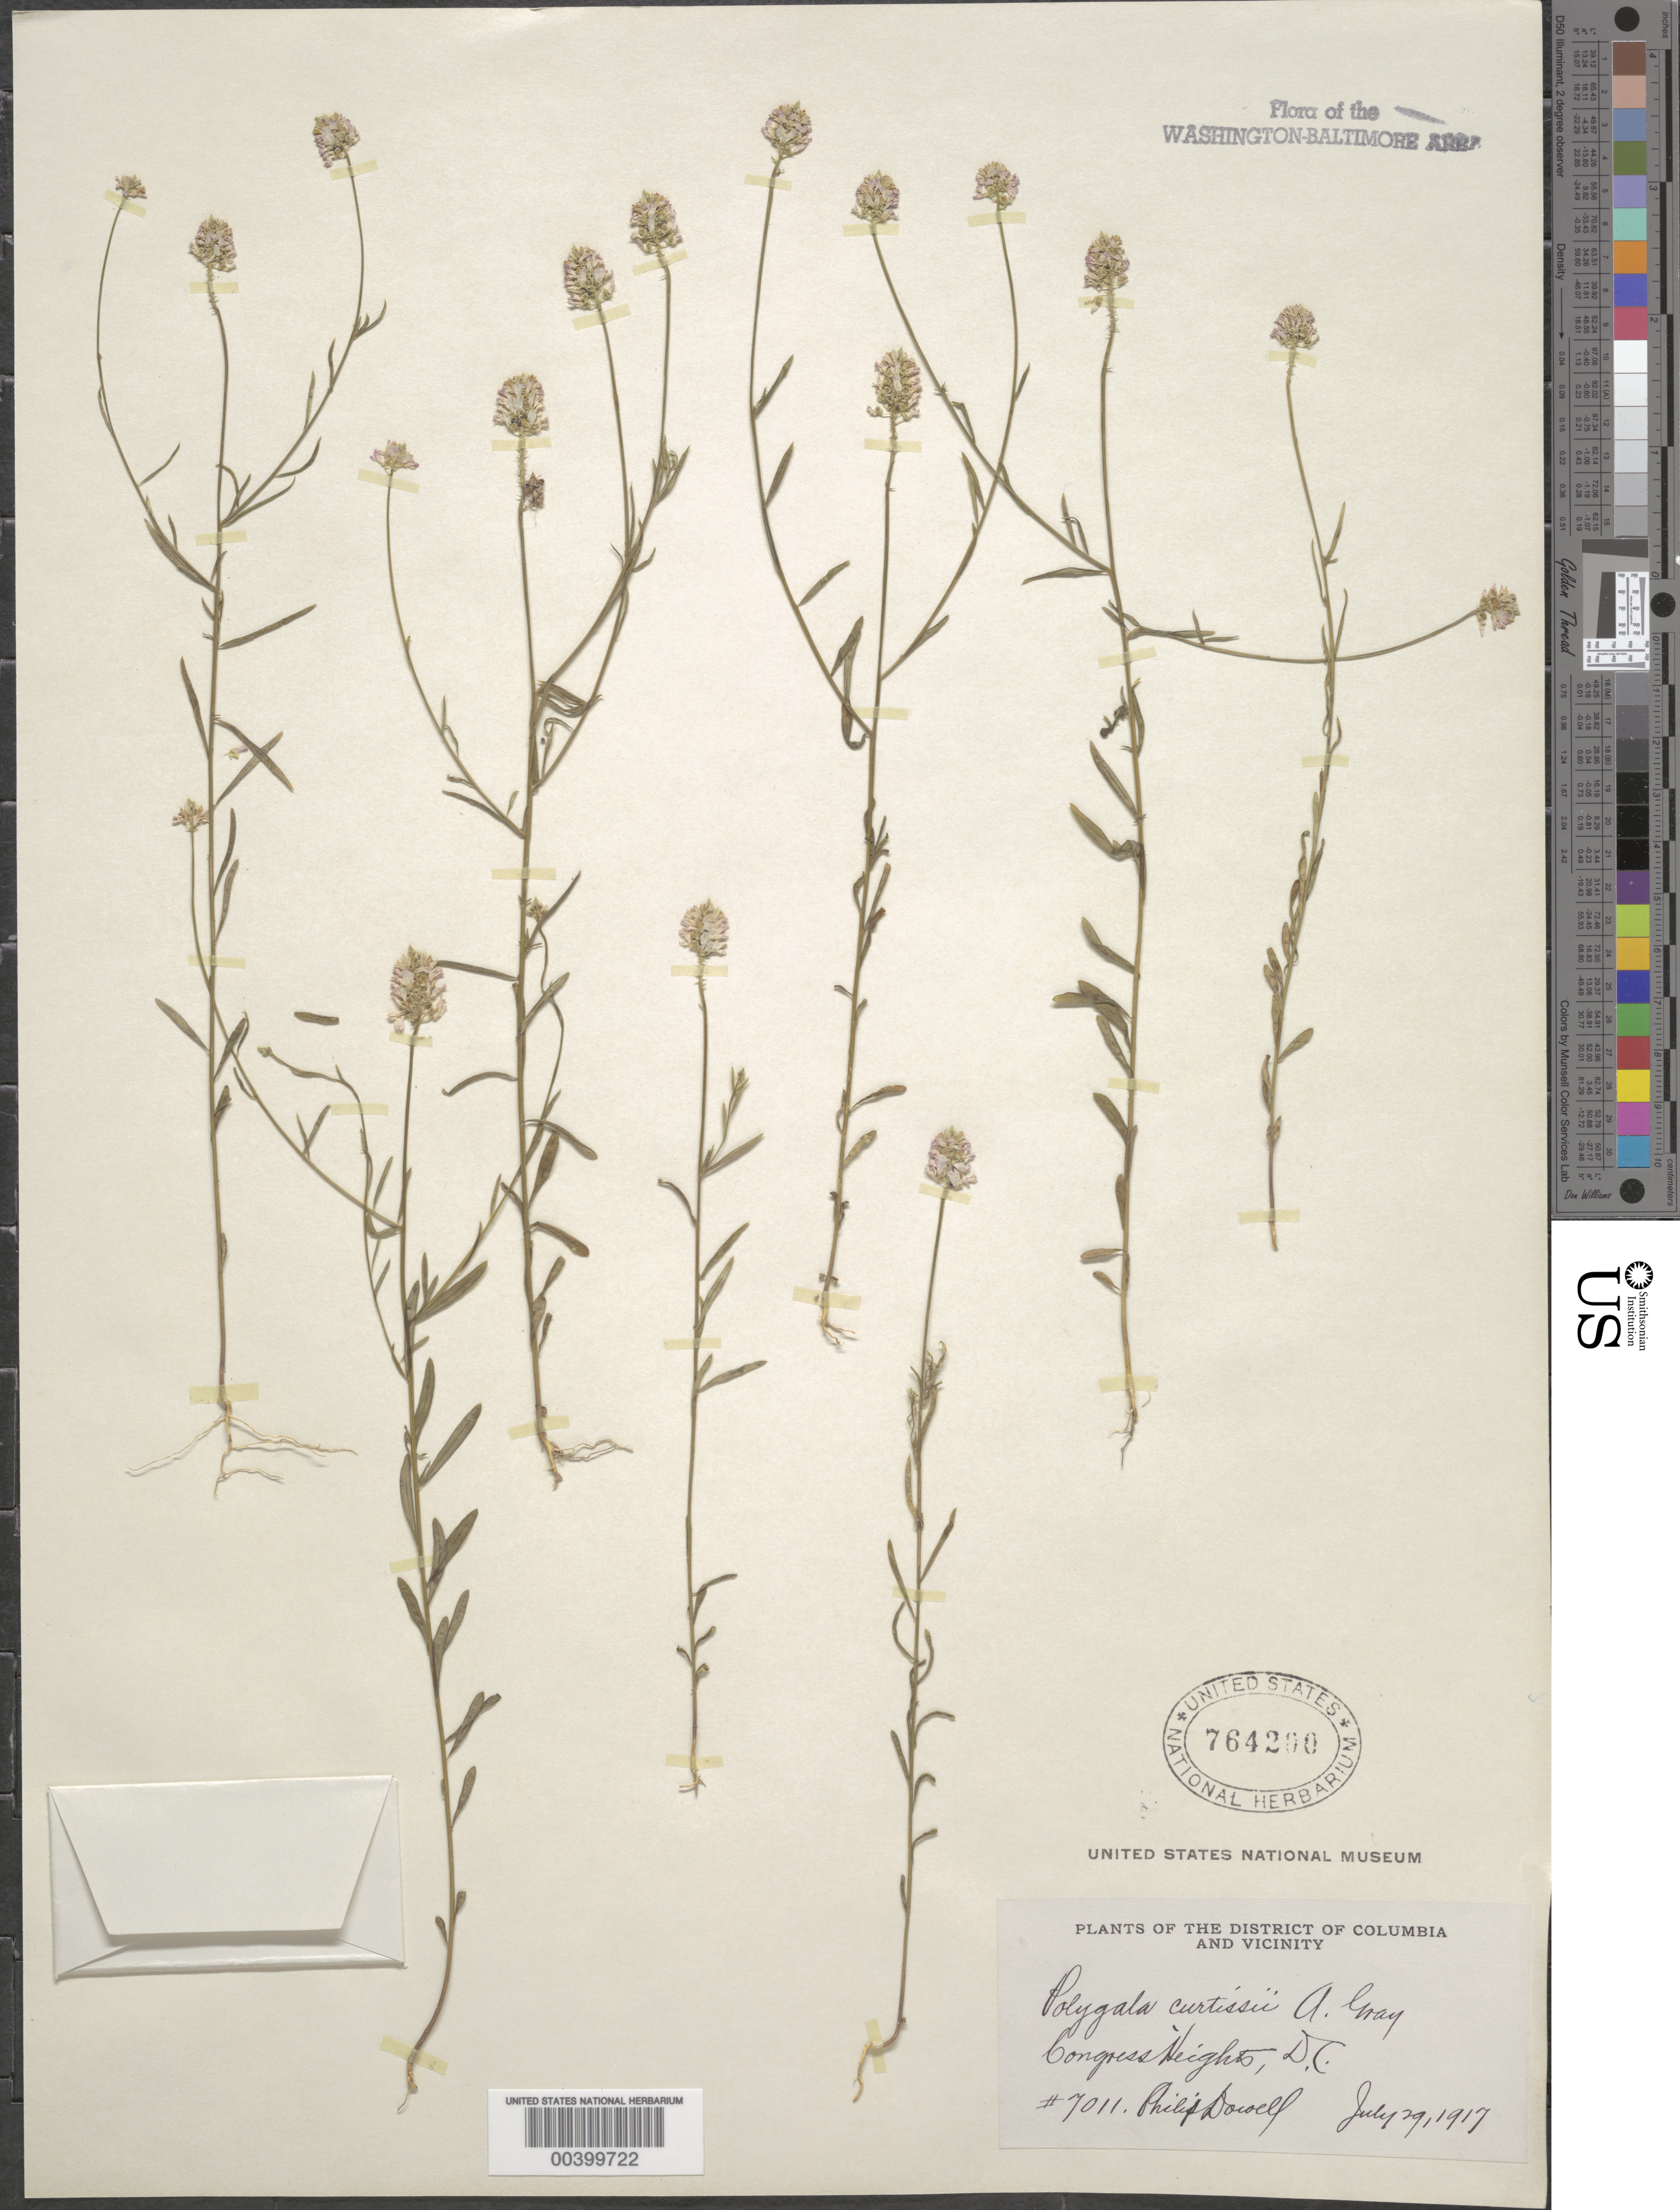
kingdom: Plantae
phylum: Tracheophyta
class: Magnoliopsida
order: Fabales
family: Polygalaceae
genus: Polygala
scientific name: Polygala curtissii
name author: A. Gray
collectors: P. Dowell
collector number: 7011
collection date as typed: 29 Jul 1917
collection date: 1917-07-29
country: United States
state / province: District of Columbia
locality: Congress Heights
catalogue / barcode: US 764200